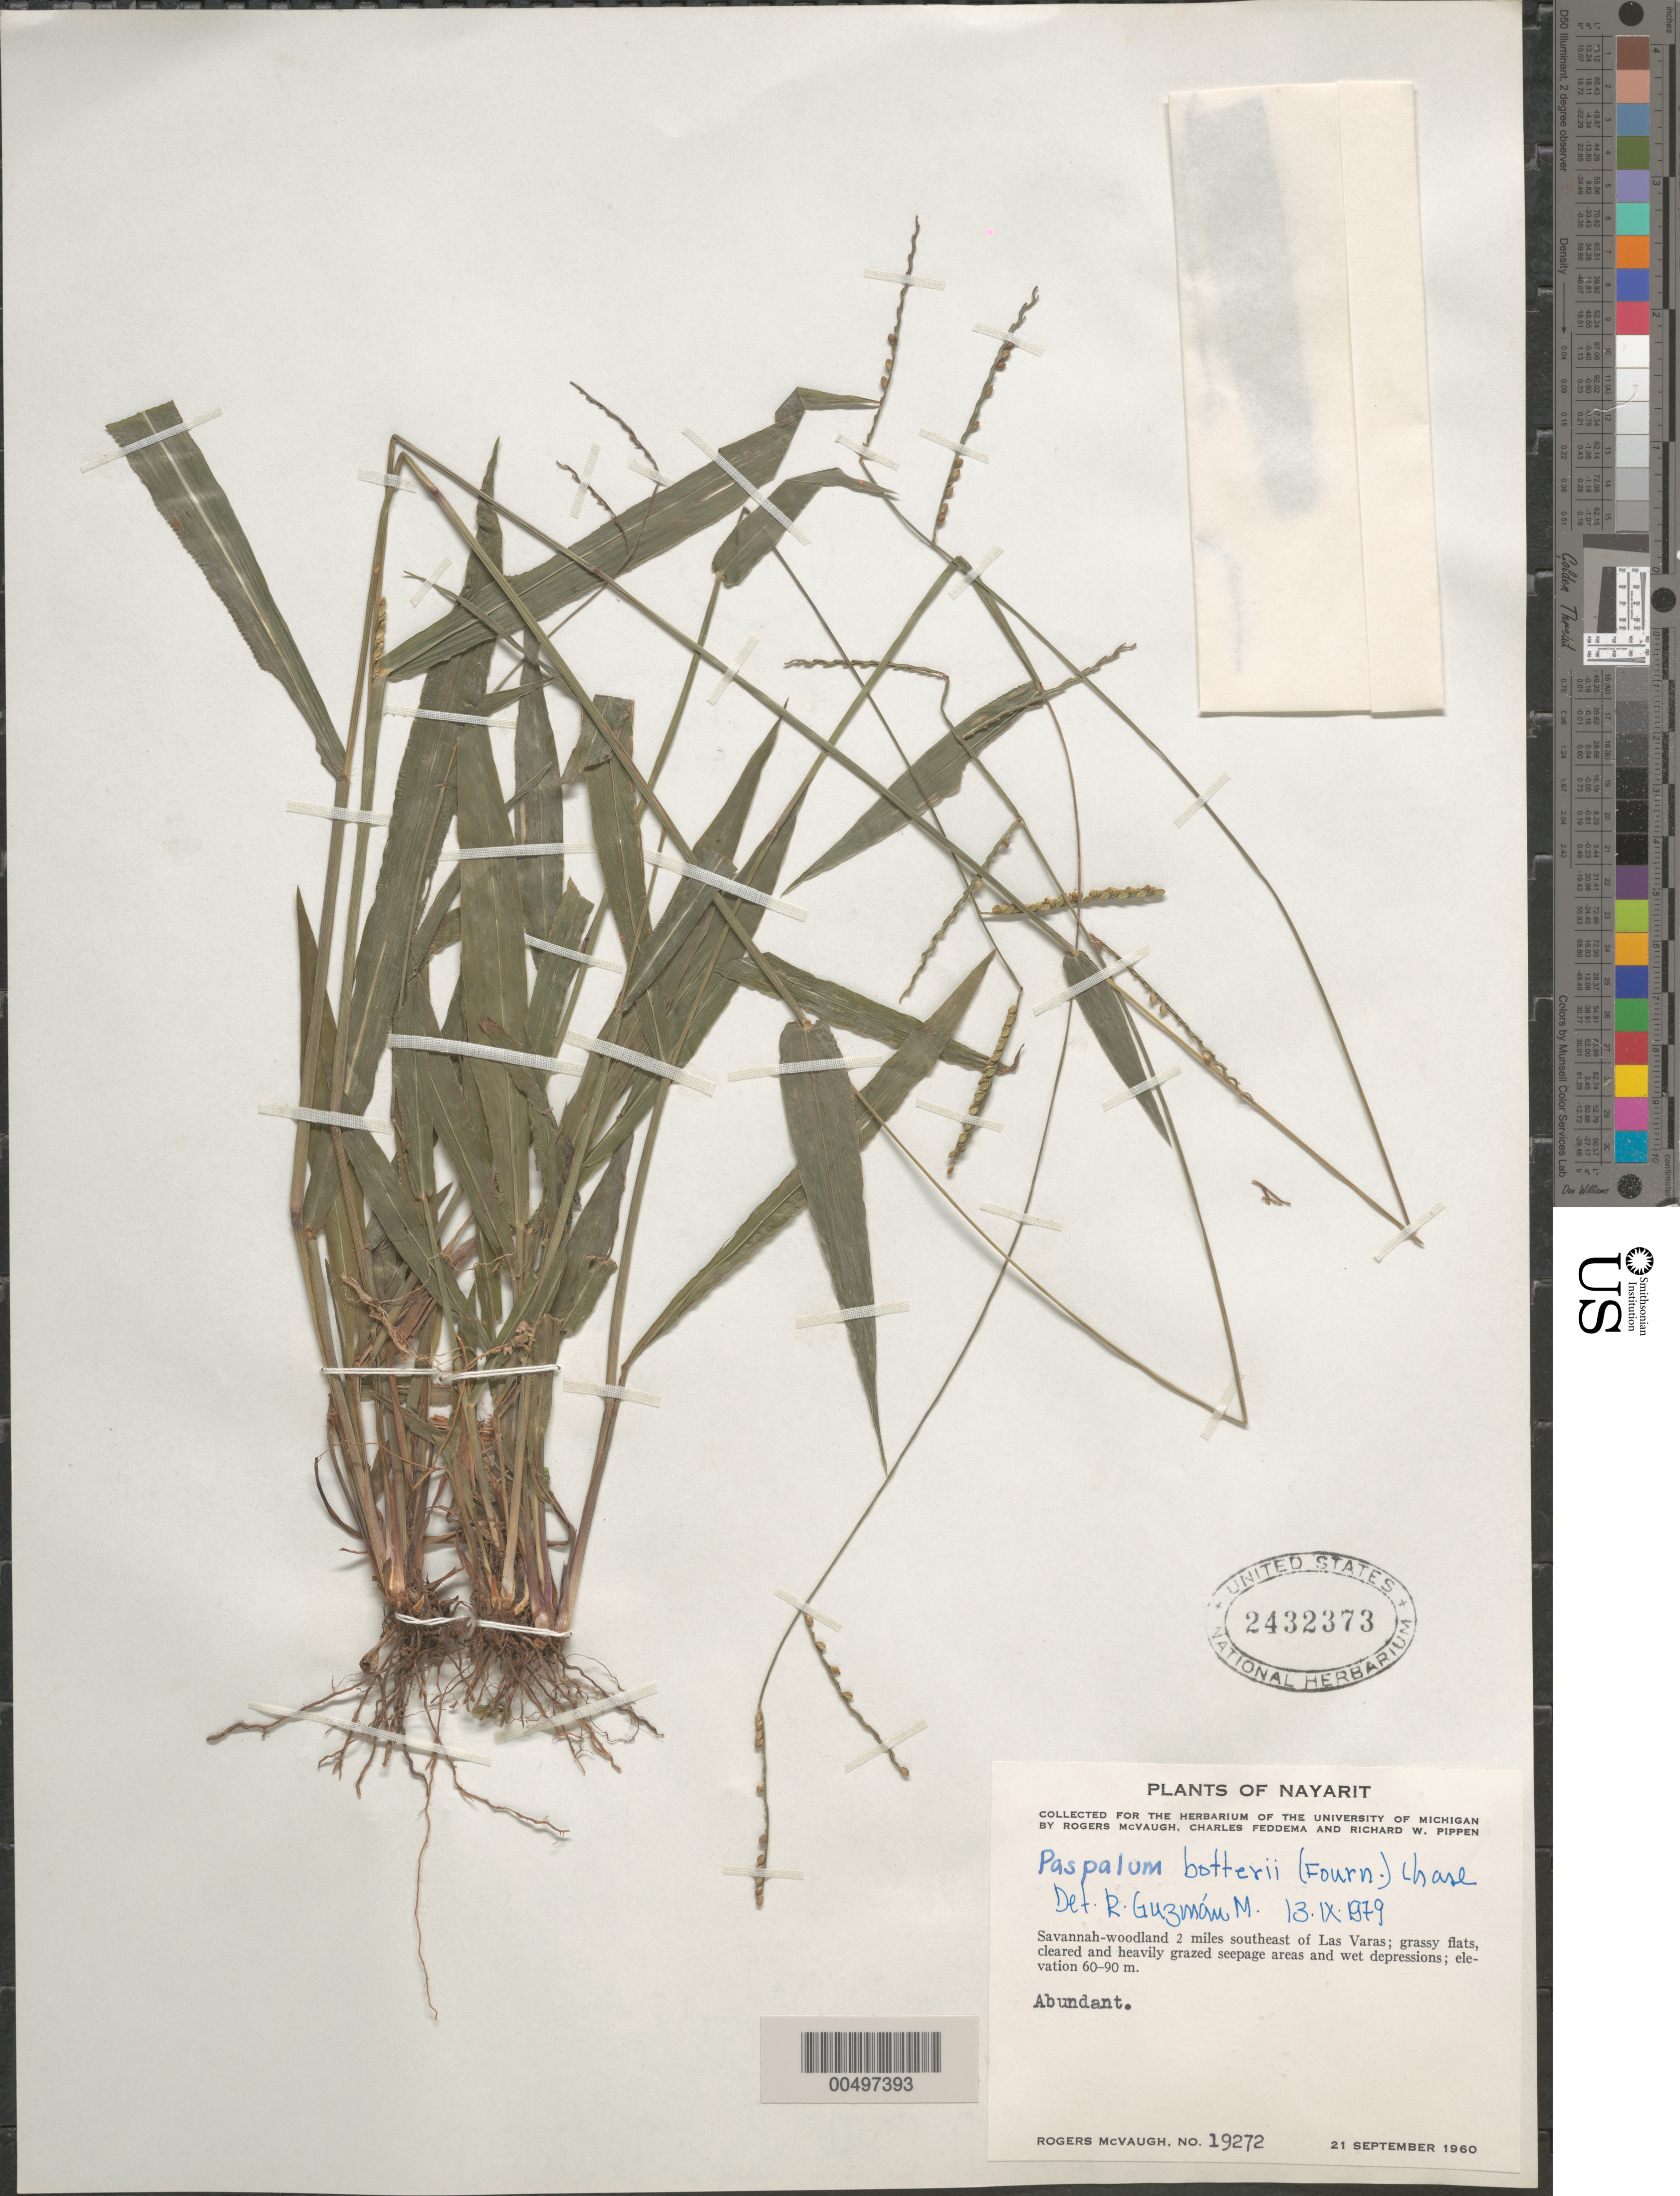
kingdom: Plantae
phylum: Tracheophyta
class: Liliopsida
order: Poales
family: Poaceae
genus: Paspalum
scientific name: Paspalum botteri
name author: (E. Fourn.) Chase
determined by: Guzman-M., R.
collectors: R. McVaugh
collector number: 19272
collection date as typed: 21 Sep 1960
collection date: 1960-09-21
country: Mexico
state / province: Nayarit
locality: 2 mi SE of Las Varas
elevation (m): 60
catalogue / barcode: US 2432373